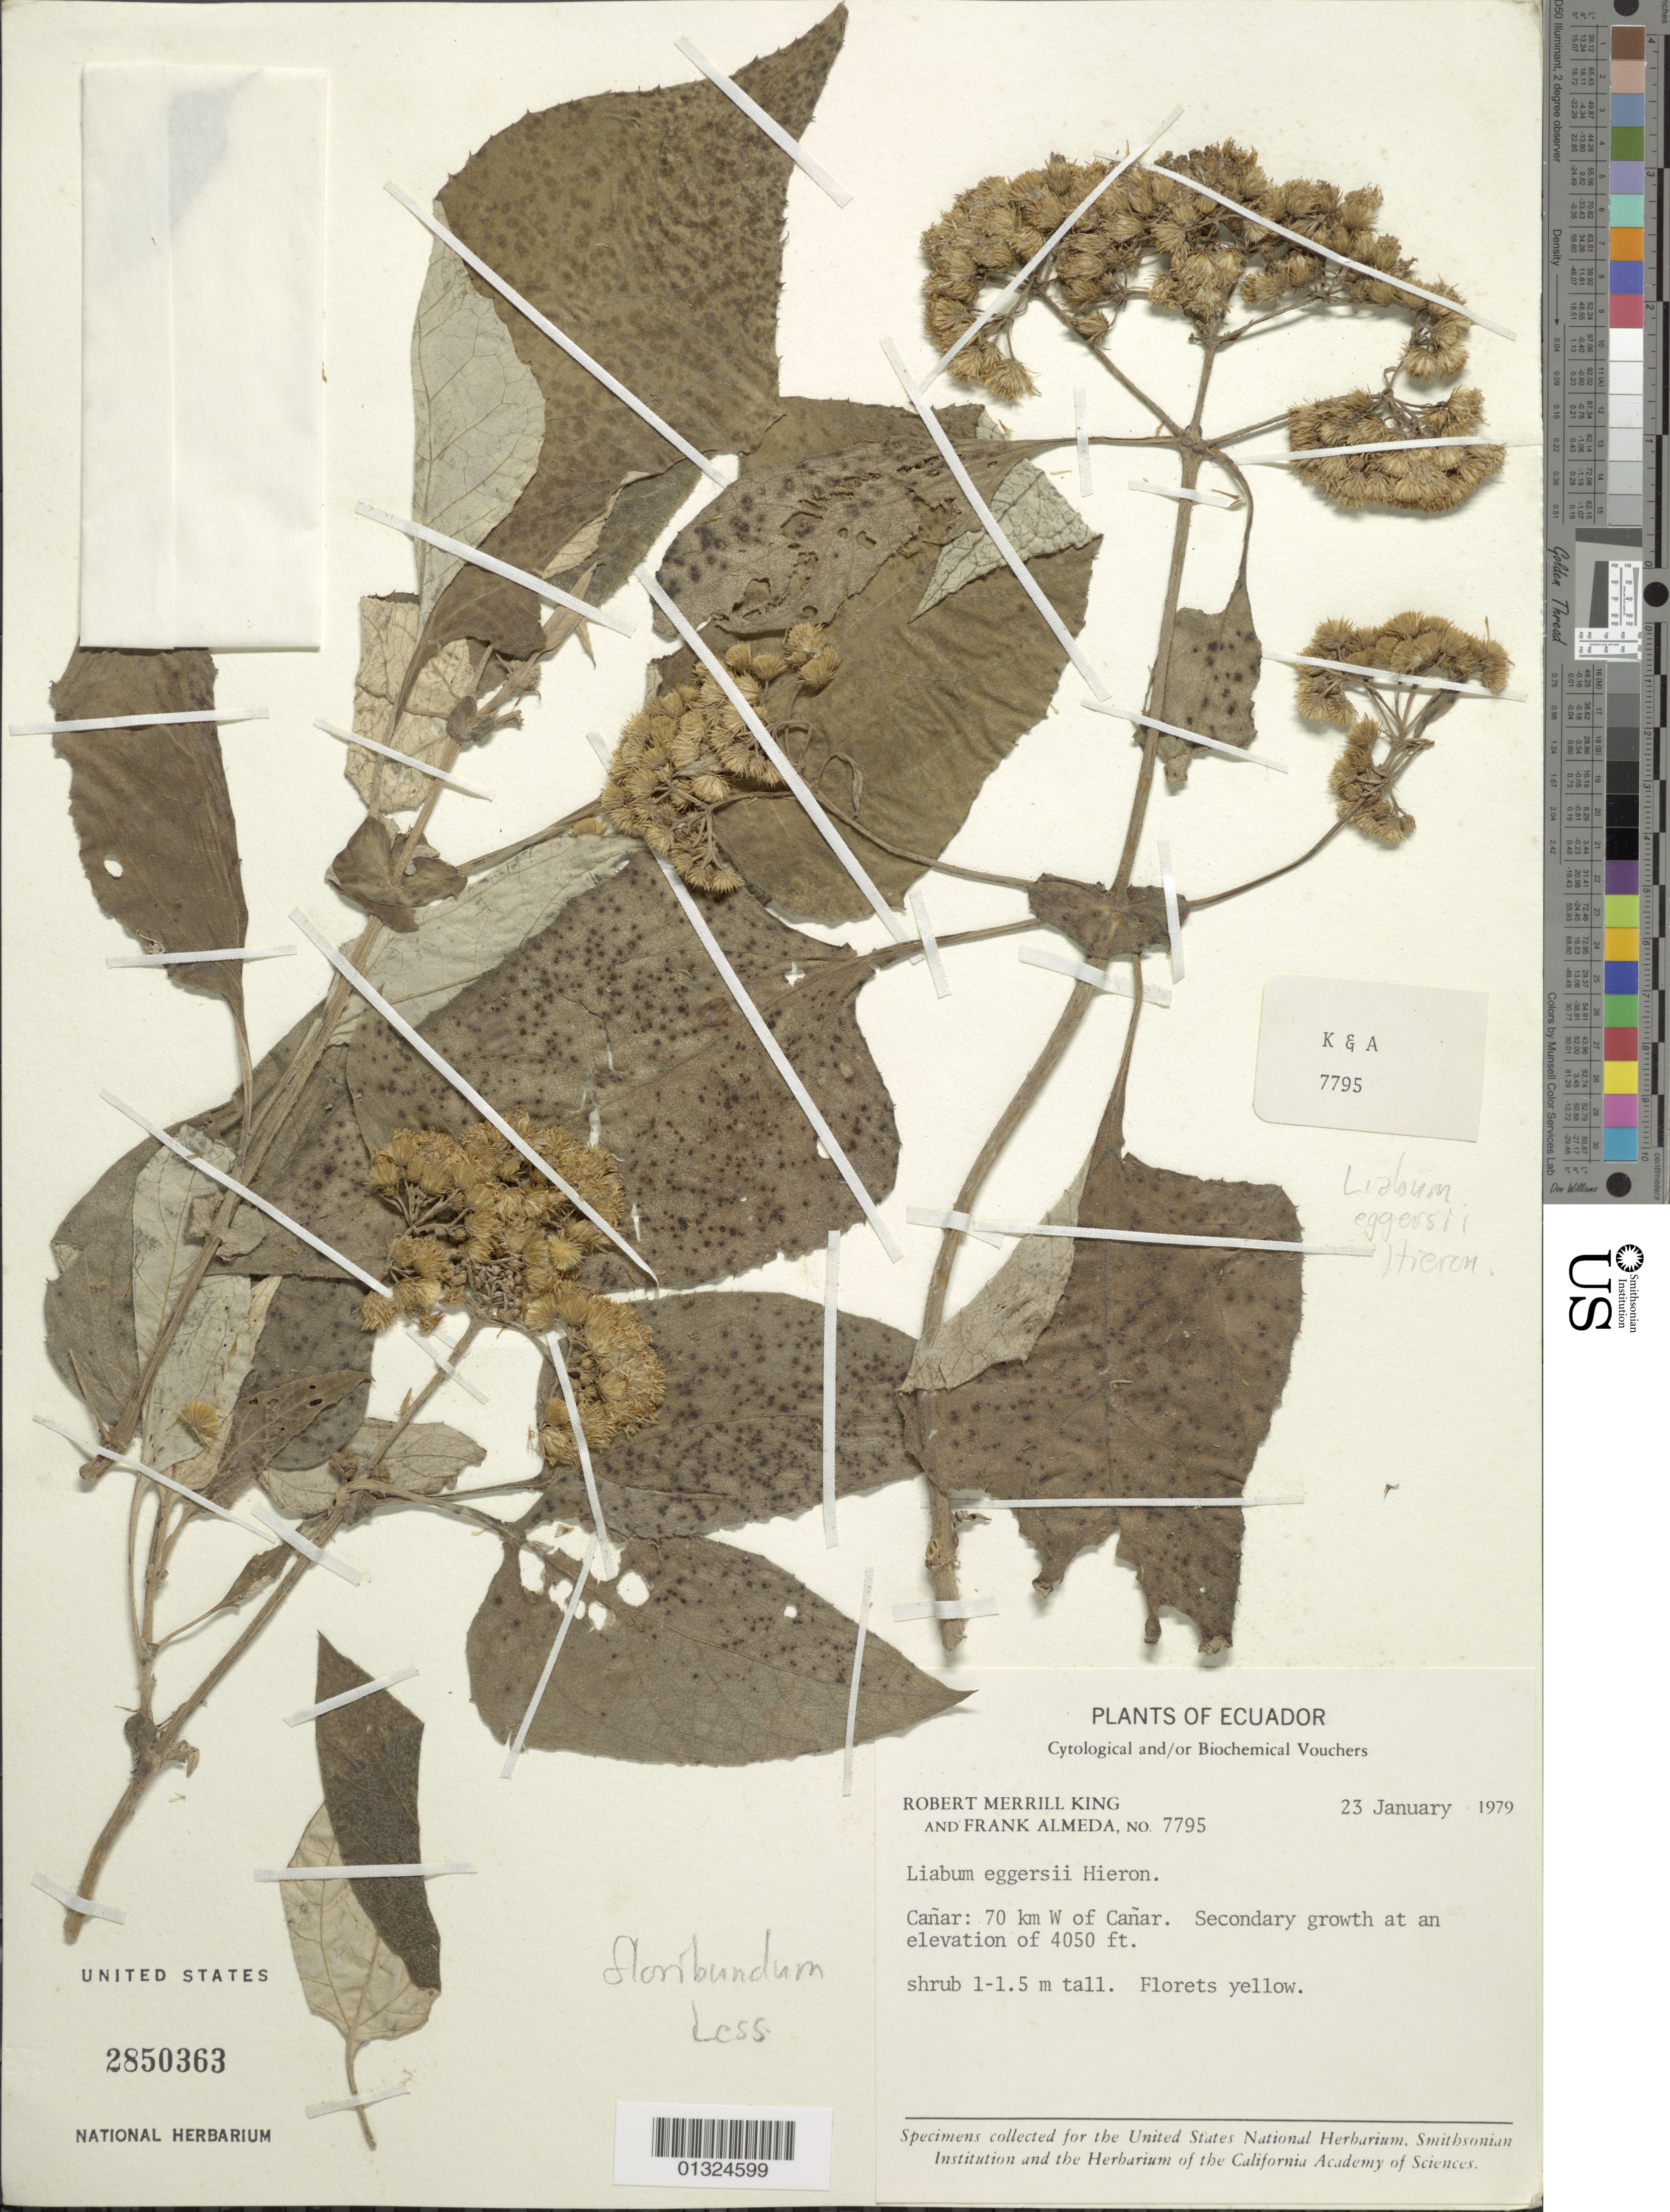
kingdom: Plantae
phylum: Tracheophyta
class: Magnoliopsida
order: Asterales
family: Asteraceae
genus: Liabum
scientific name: Liabum floribundum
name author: Less.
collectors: R. M. King & F. Almeda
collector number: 7795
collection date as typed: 23 January 1979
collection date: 1979-01-23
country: Ecuador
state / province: Cañar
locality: Canar, 78 km W of, off the Interamerican Hwy.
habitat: Secondary growth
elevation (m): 945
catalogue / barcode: US 2850363